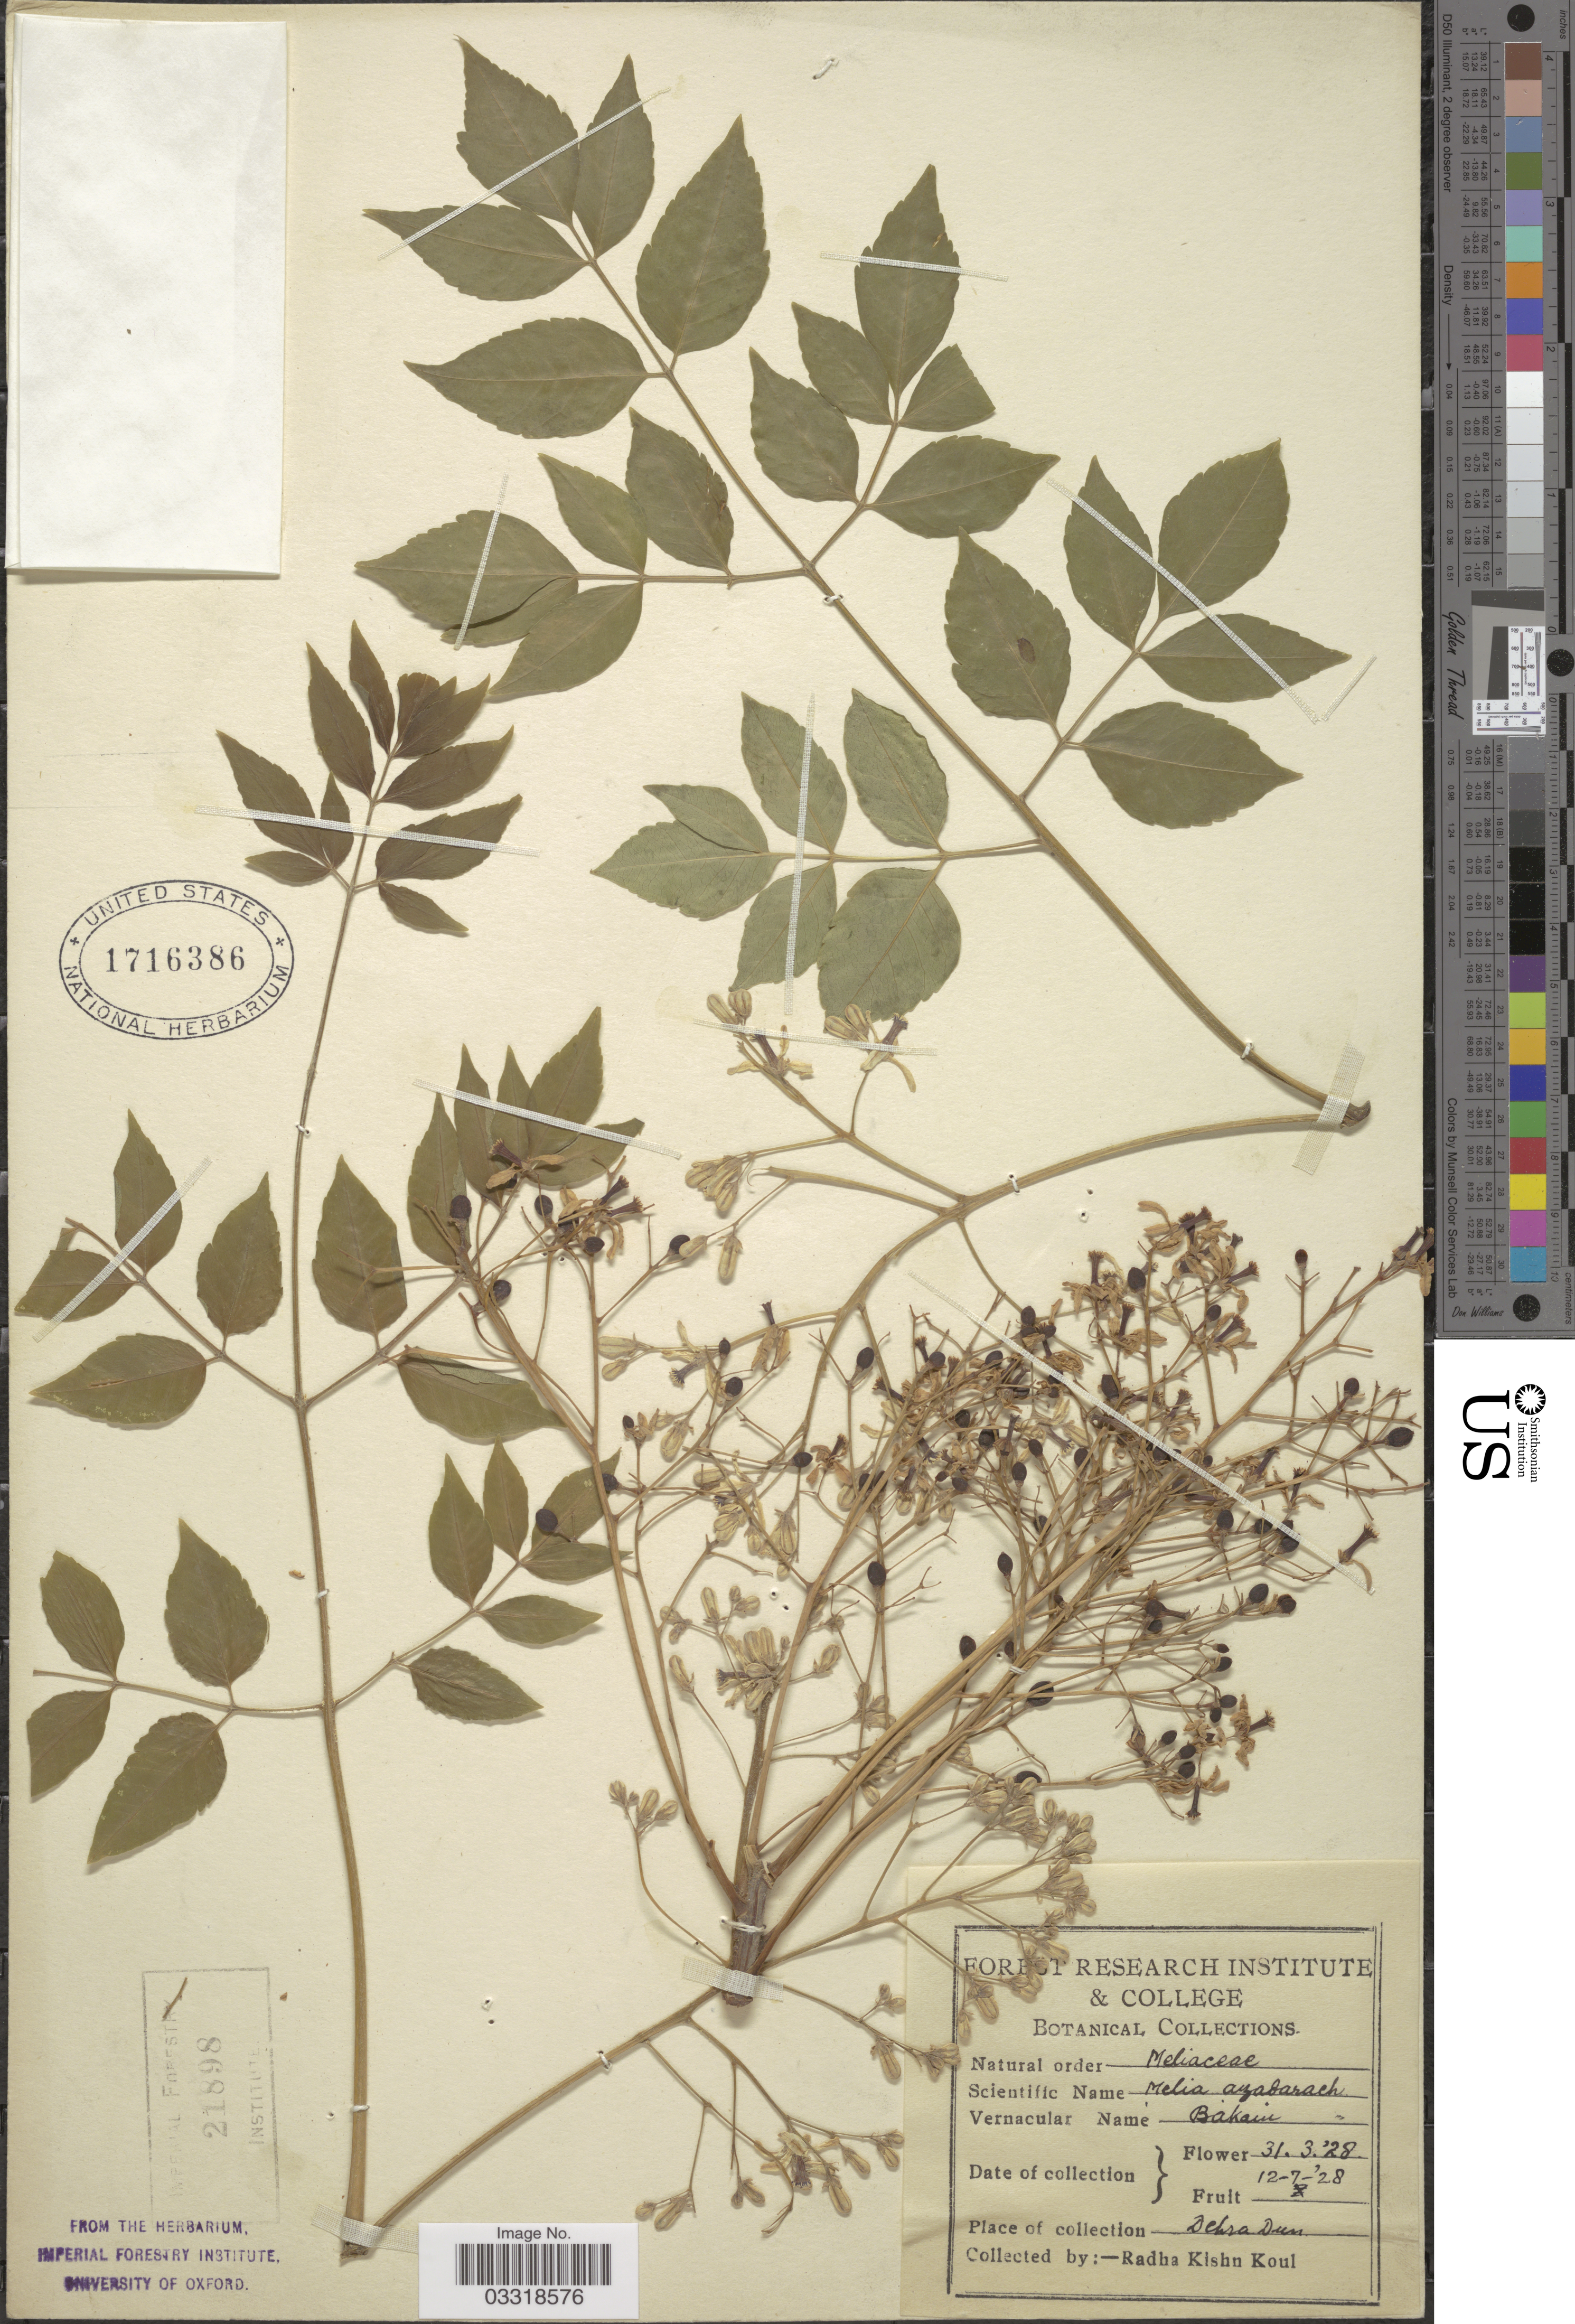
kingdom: Plantae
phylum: Tracheophyta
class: Magnoliopsida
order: Sapindales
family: Meliaceae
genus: Melia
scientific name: Melia azedarach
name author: L.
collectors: R. Koul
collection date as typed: Transcribed d/m/y: 31/3/28 to 12/7/28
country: India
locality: Dehra Dun.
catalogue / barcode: US 1716386